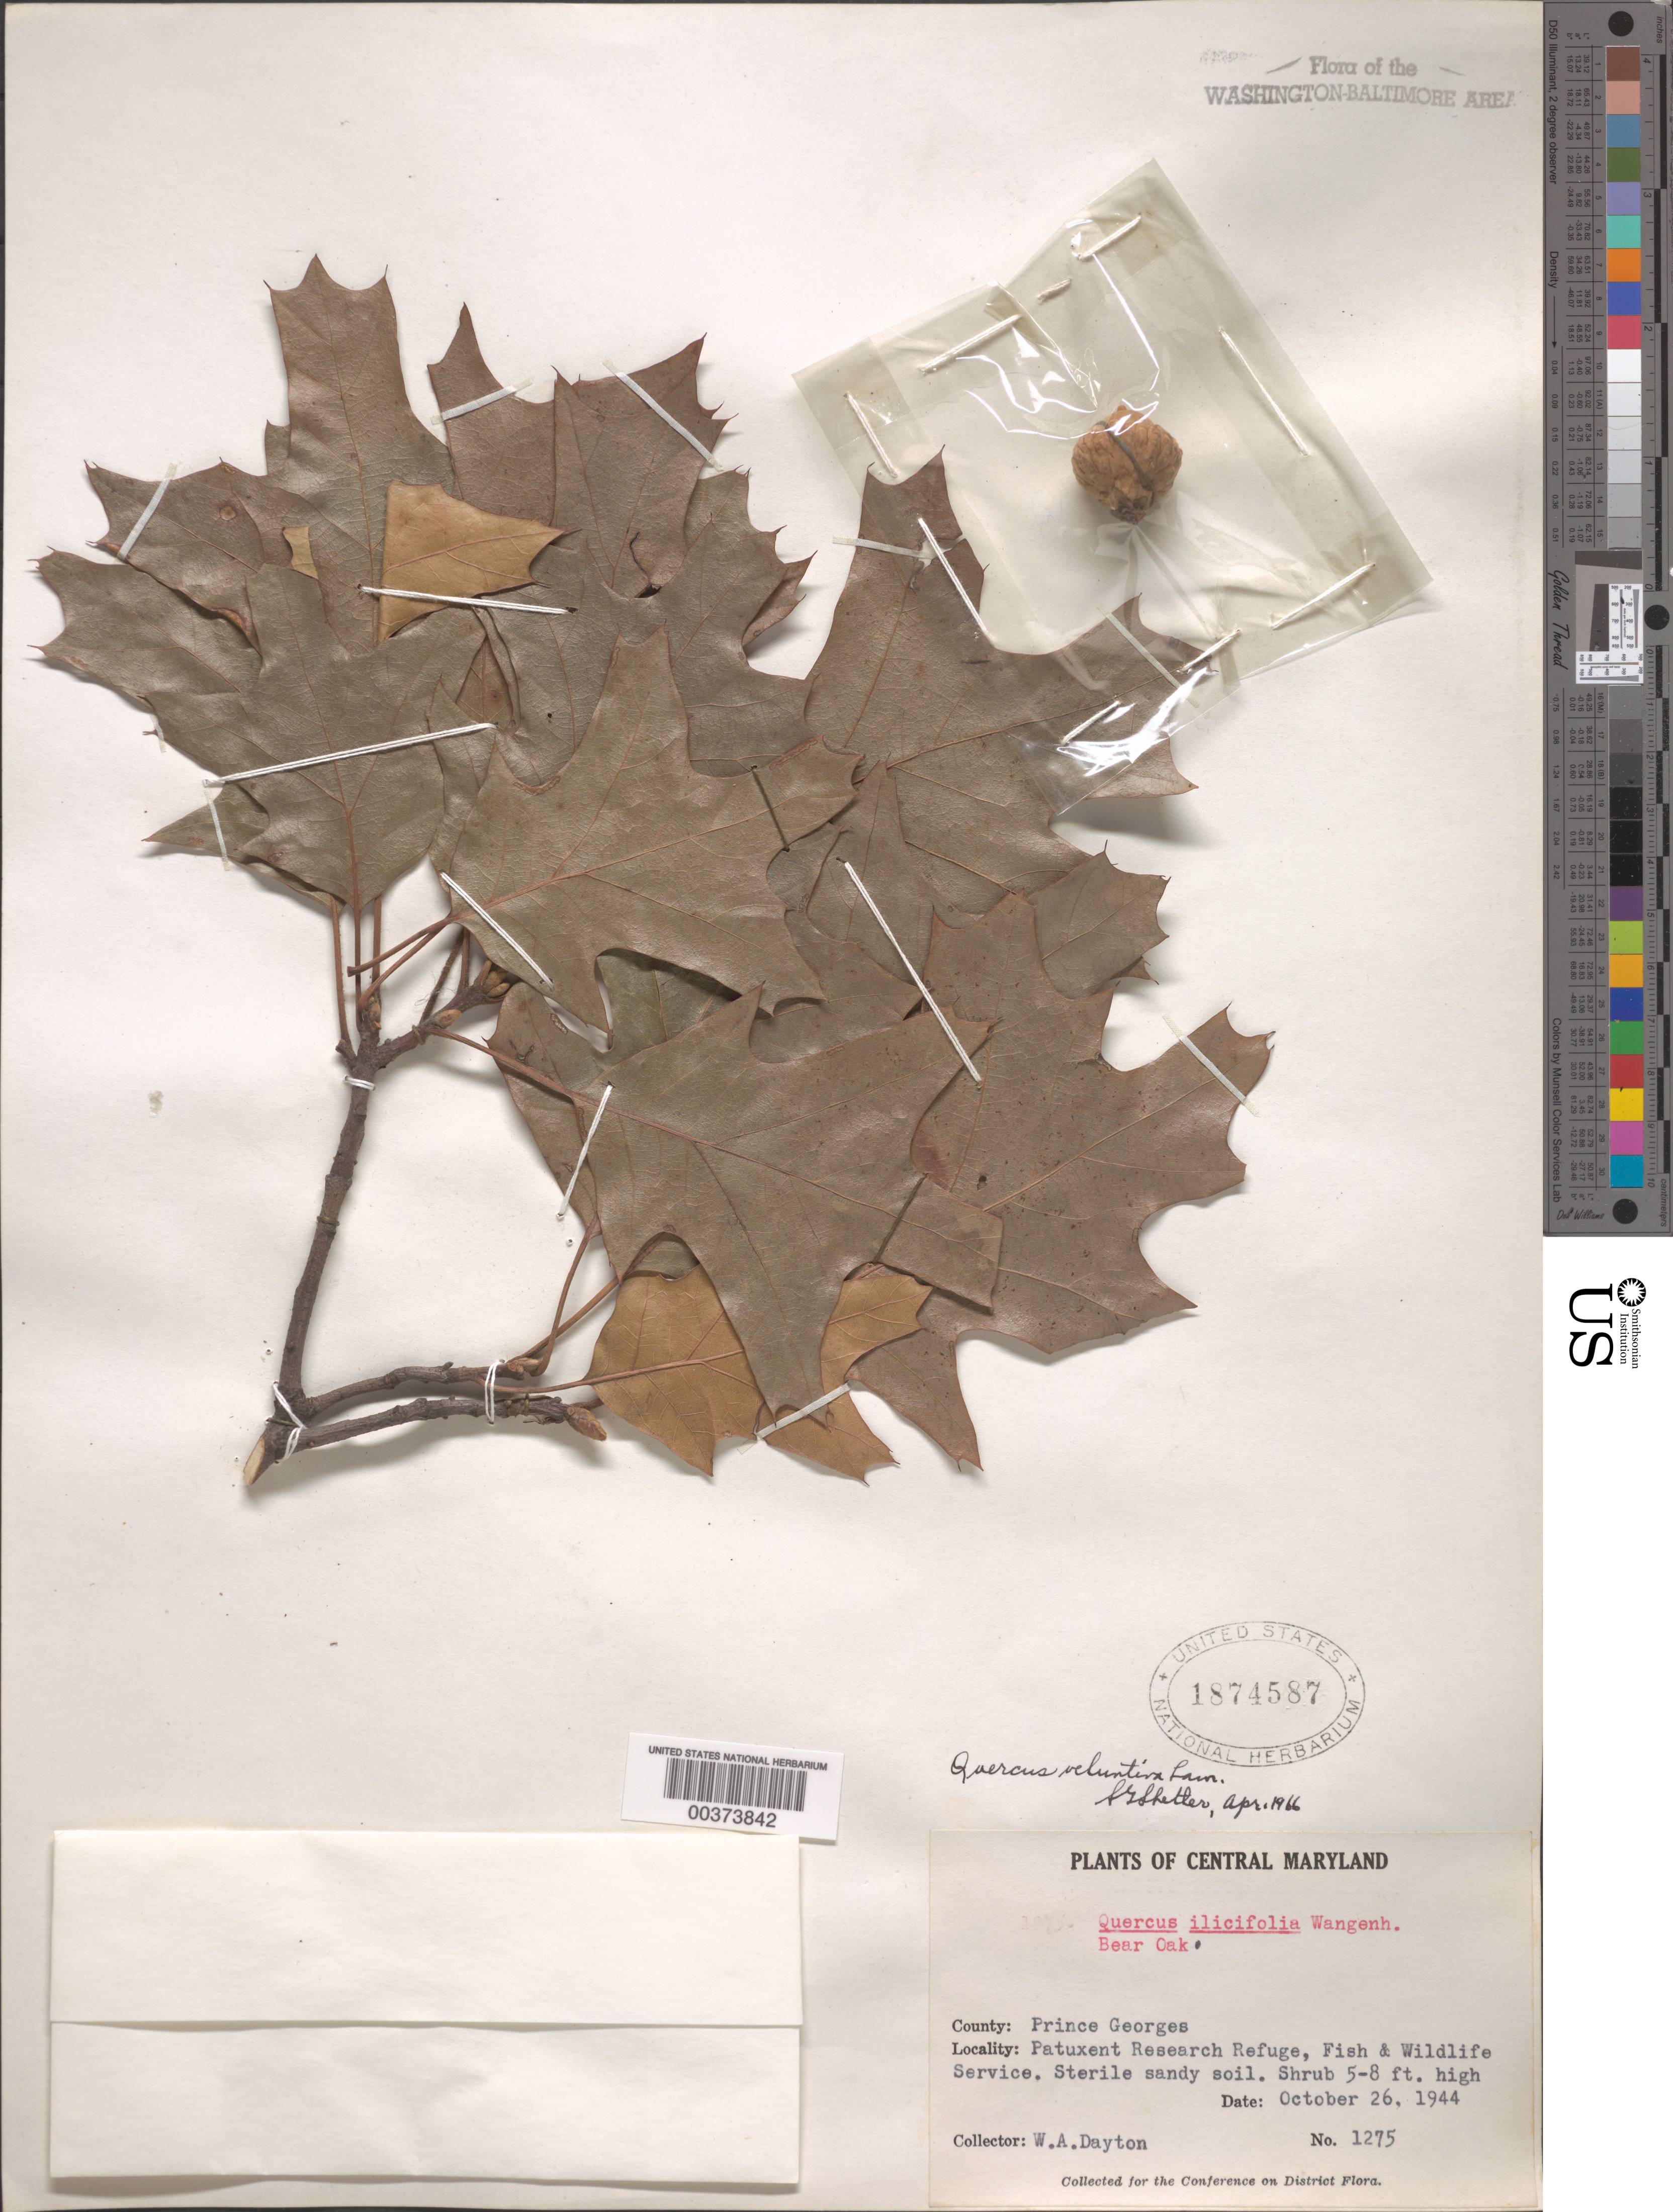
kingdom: Plantae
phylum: Tracheophyta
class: Magnoliopsida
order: Fagales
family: Fagaceae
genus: Quercus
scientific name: Quercus velutina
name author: Lam.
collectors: W. Dayton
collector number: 1275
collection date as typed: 26 Oct 1944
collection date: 1944-10-26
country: United States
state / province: Maryland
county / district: Prince George's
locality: Patuxent Research Refuge, Fish and Wildlife Service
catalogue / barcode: US 1874587